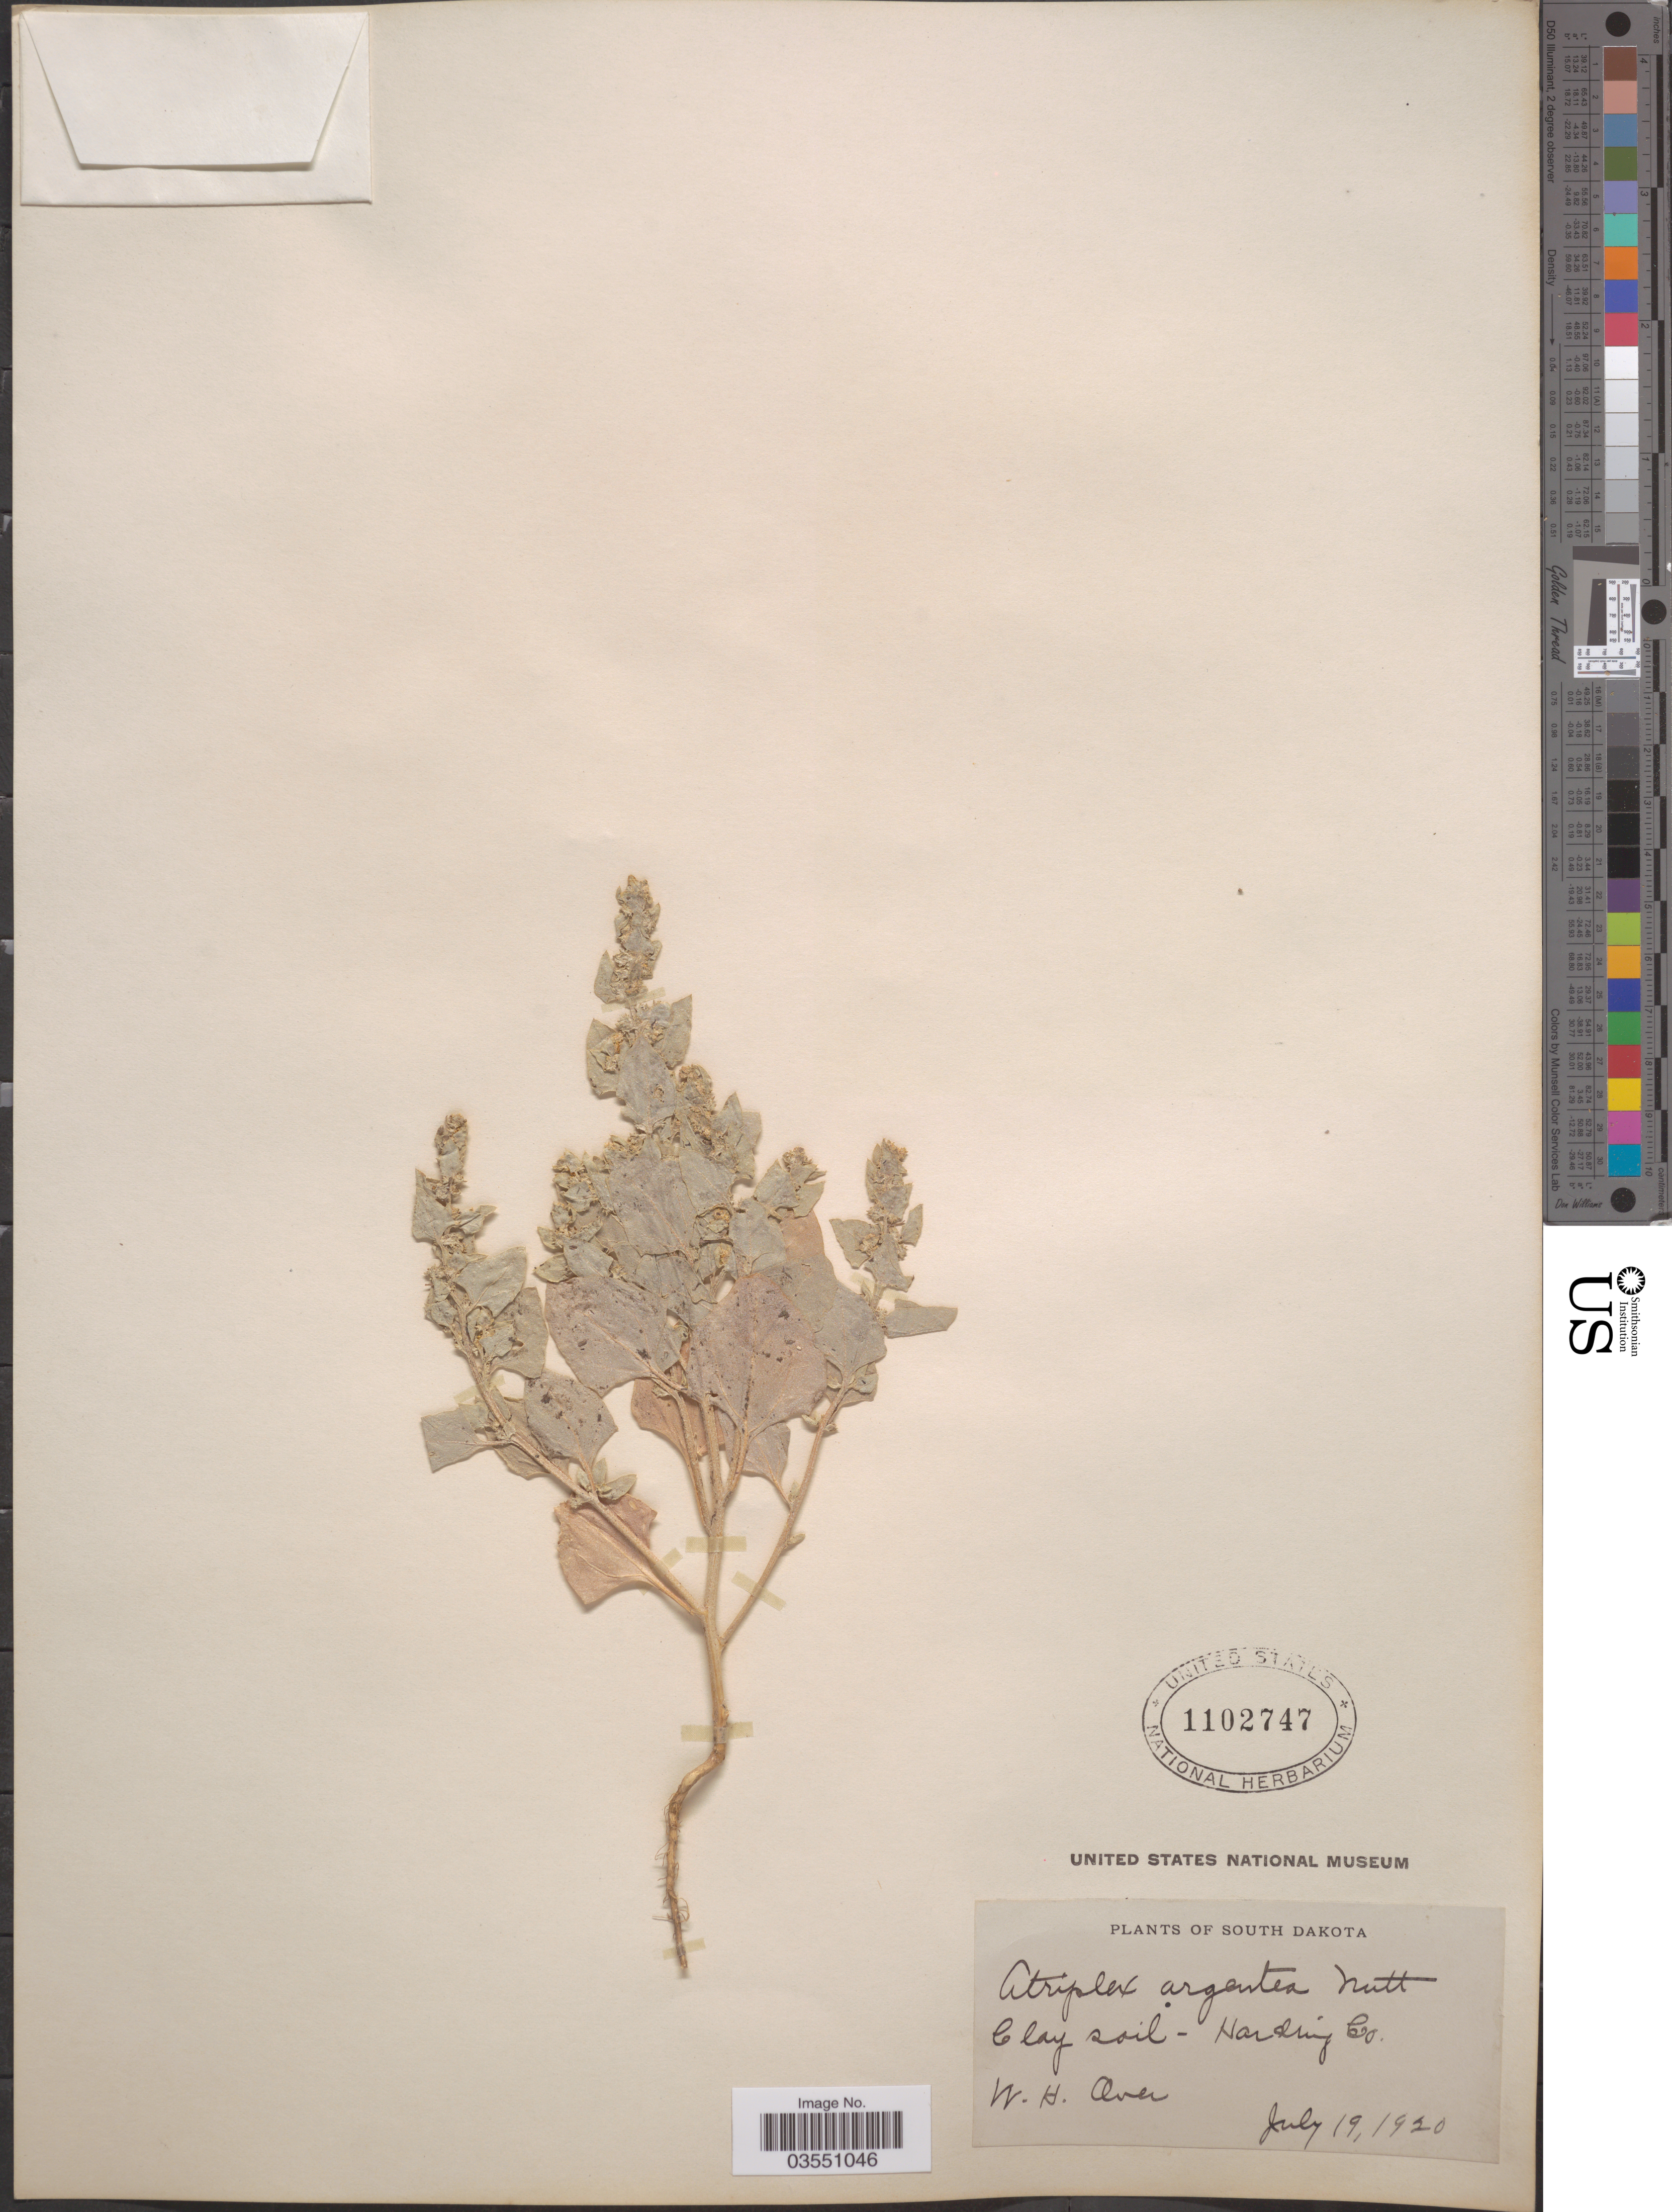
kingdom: Plantae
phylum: Tracheophyta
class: Magnoliopsida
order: Caryophyllales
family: Amaranthaceae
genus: Atriplex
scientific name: Atriplex argentea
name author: Nutt.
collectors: W. Over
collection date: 1920-07-19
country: United States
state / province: South Dakota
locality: Harding Co.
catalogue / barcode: US 1102747